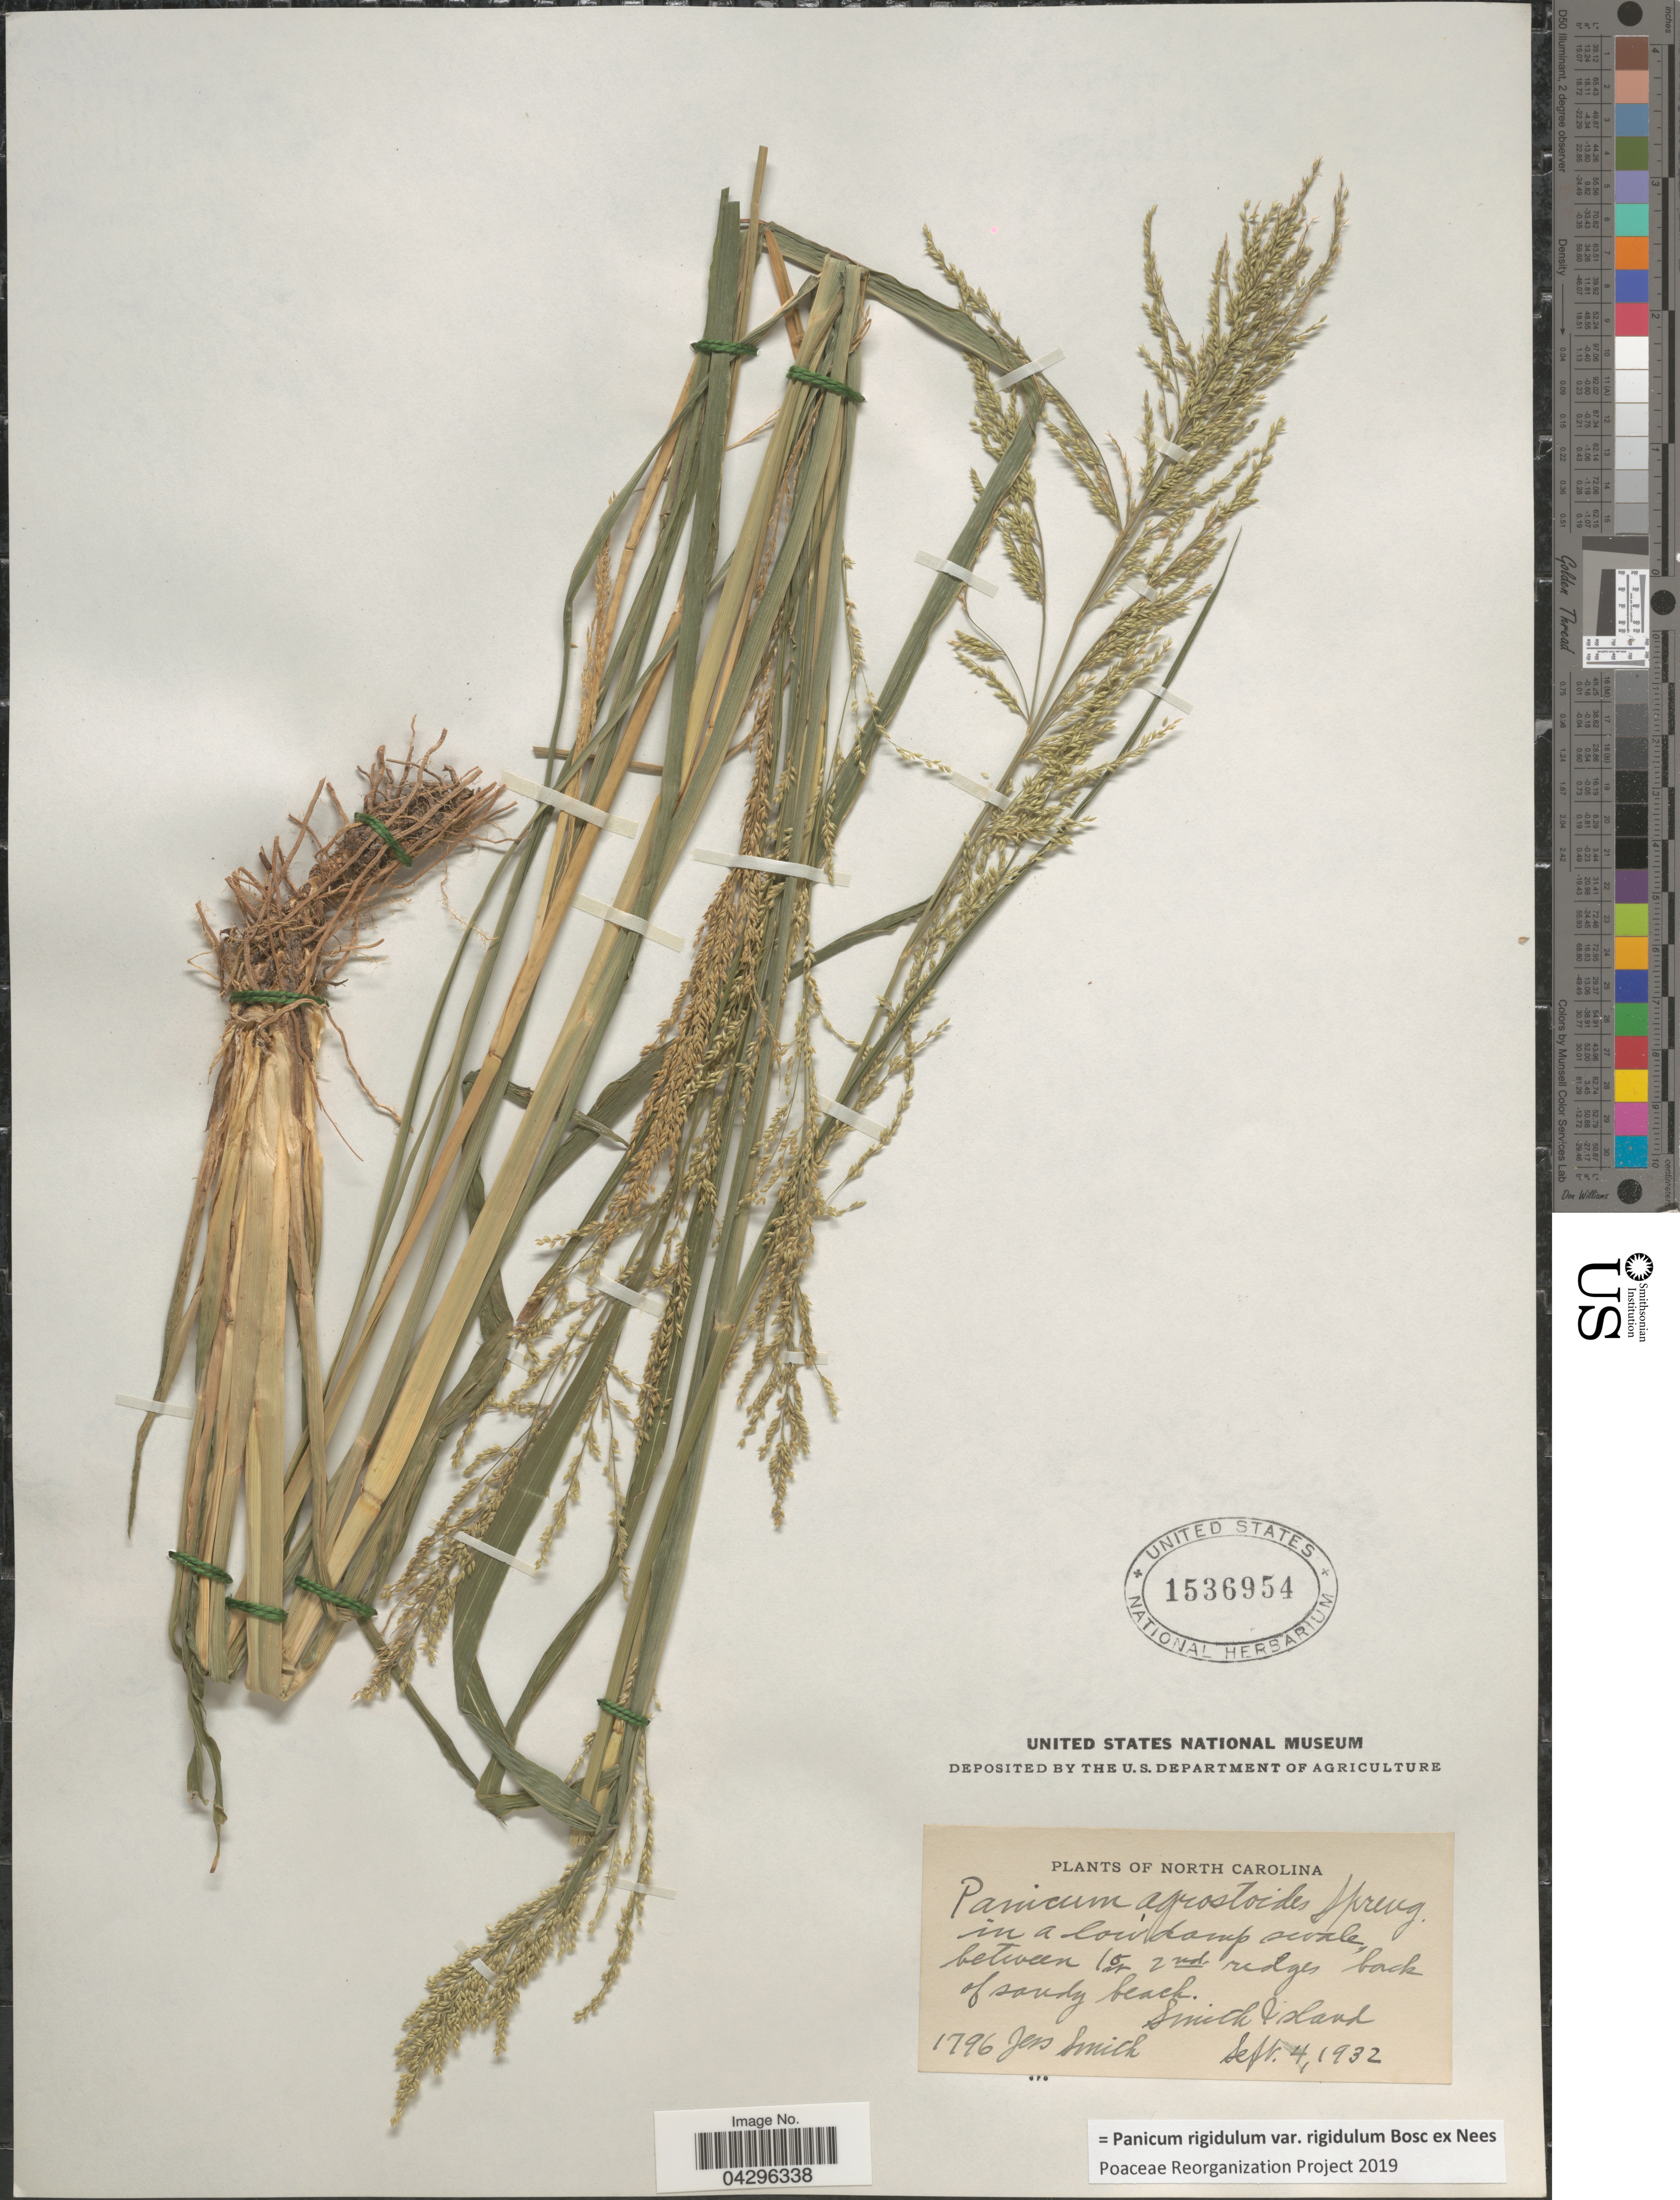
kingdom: Plantae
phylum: Tracheophyta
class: Liliopsida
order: Poales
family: Poaceae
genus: Panicum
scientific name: Panicum rigidulum var. rigidulum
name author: Bosc ex Nees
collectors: J. Smith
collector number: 1796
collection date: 1932-09-04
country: United States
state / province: North Carolina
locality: In a low damp swale, between 1st & 2nd ridges back of sandy beach. Smith Island.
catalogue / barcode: US 1536954